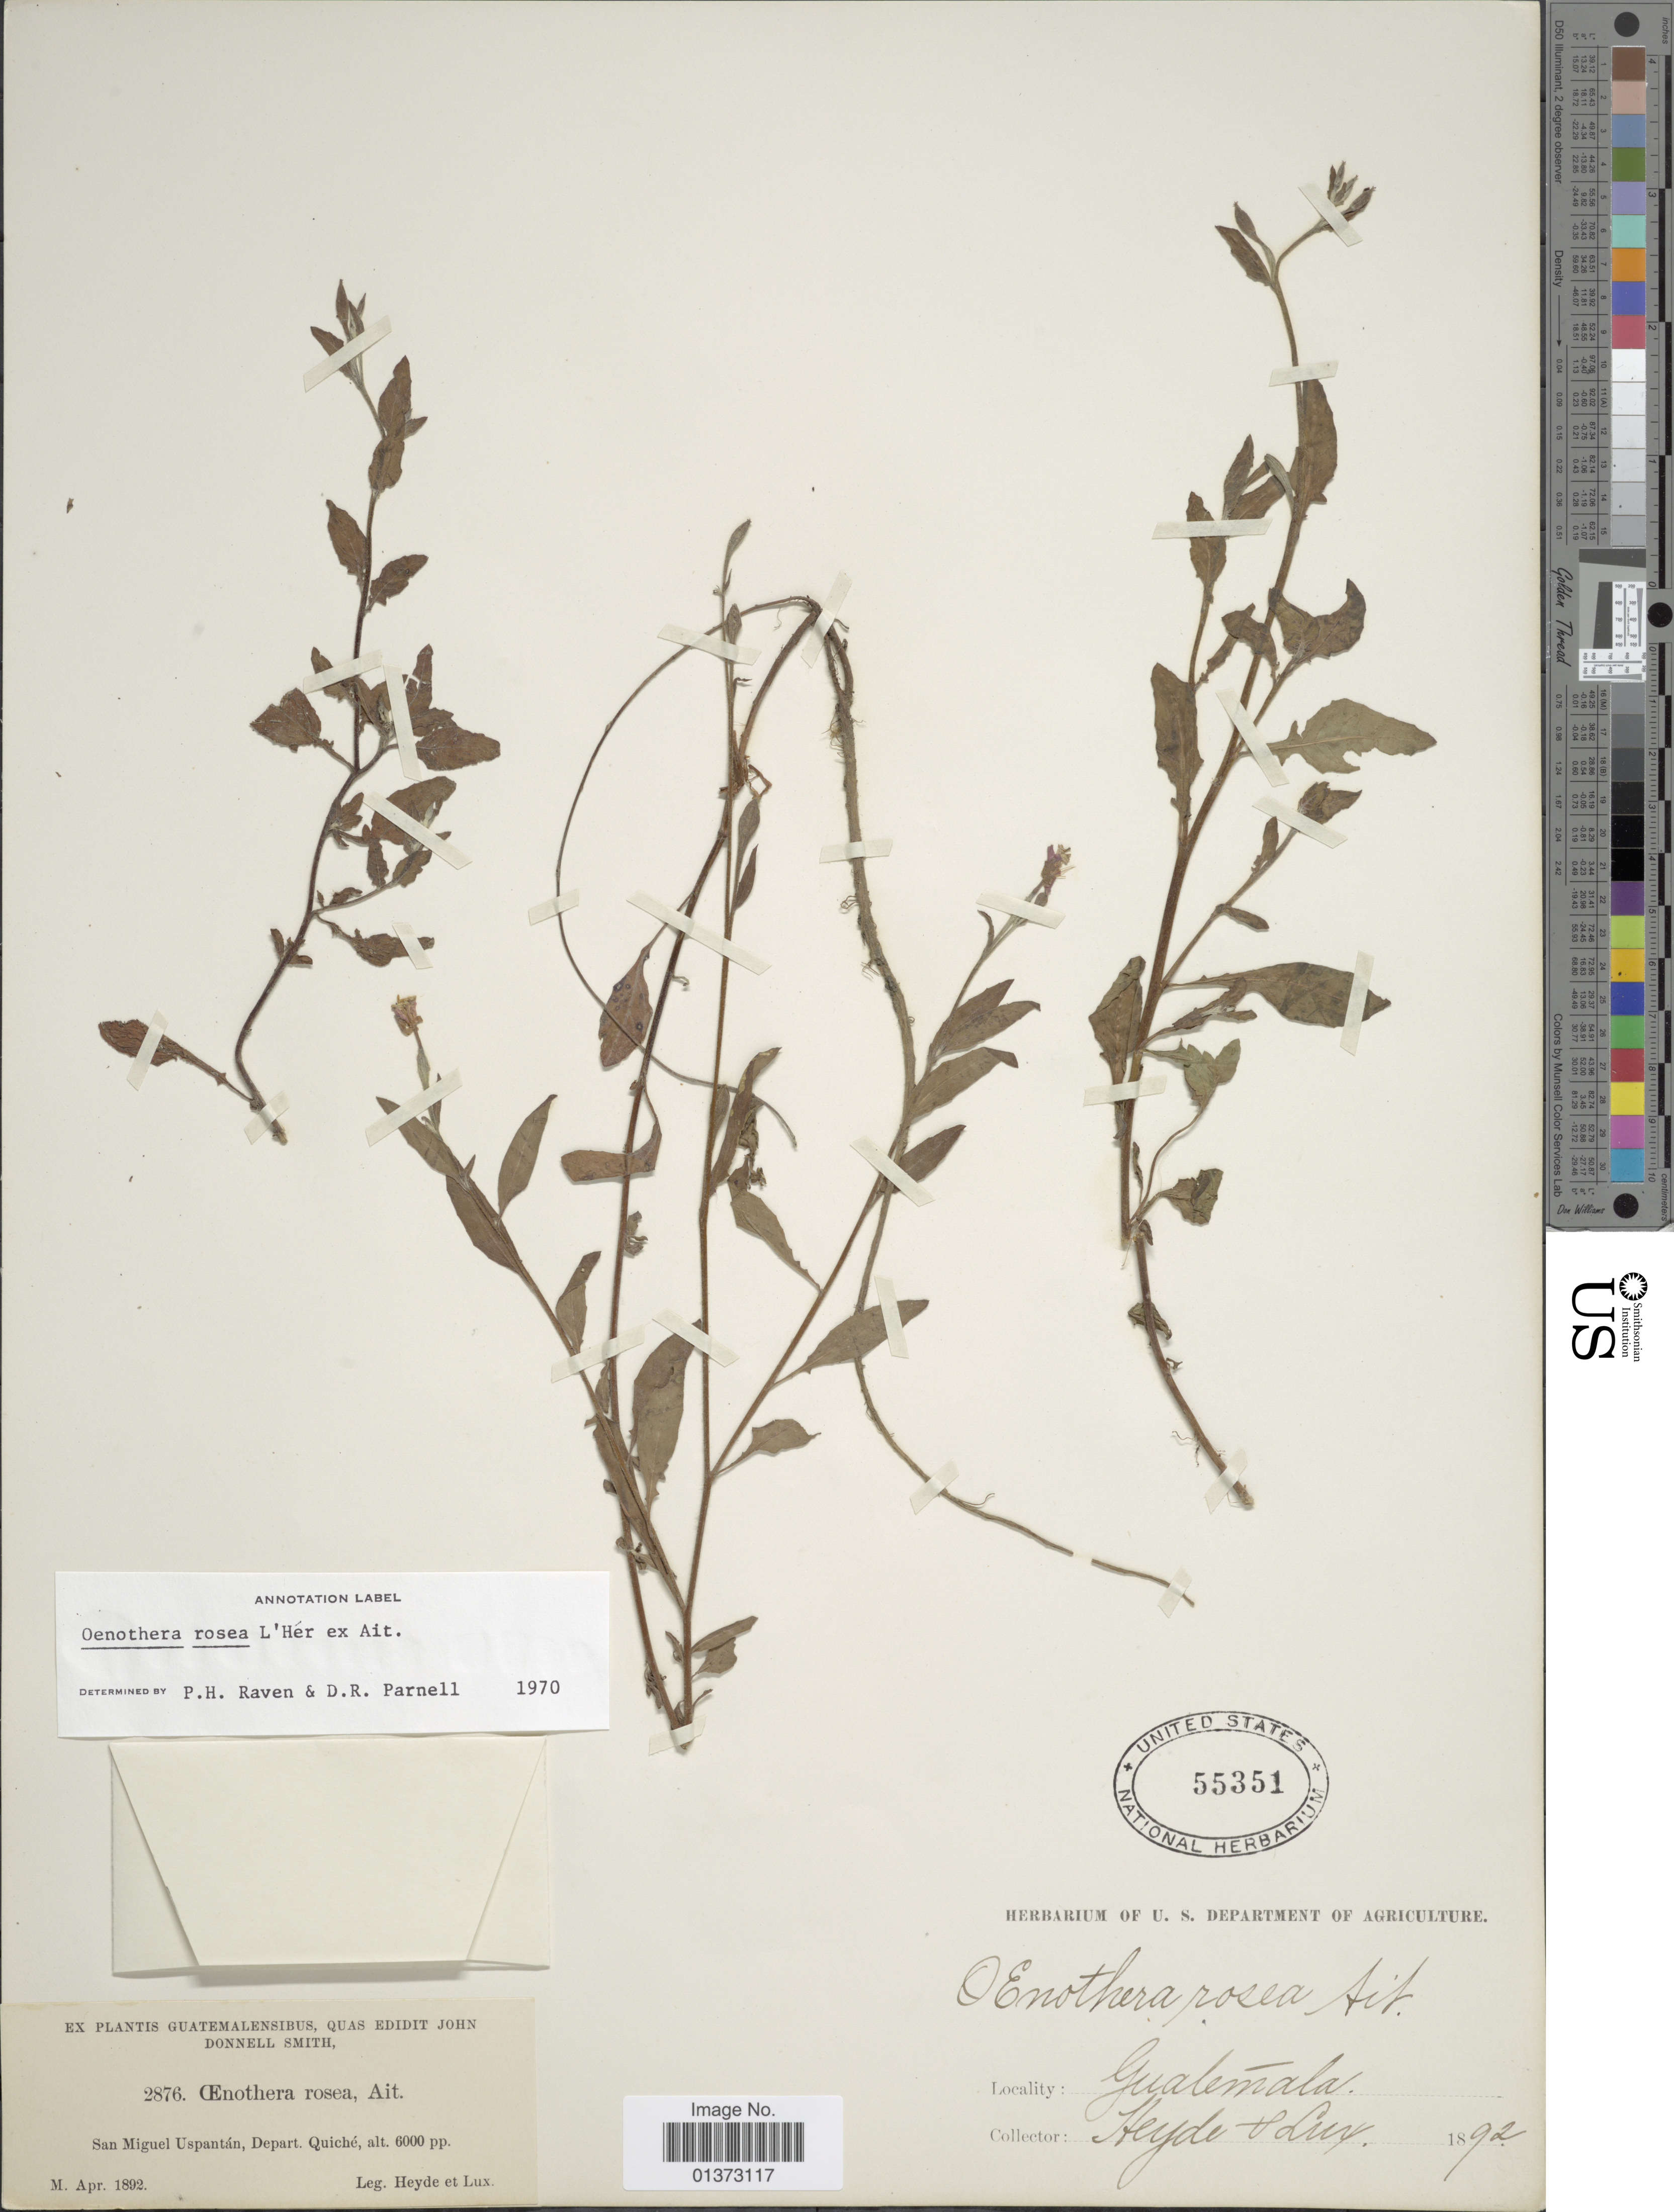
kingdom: Plantae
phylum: Tracheophyta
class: Magnoliopsida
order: Myrtales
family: Onagraceae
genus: Oenothera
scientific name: Oenothera rosea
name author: L'Hér. ex Aiton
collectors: Heyde & Lux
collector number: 2876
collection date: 1892-04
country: Guatemala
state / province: El Quiché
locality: San Miguel Uspanatán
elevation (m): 1829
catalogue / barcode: US 55351